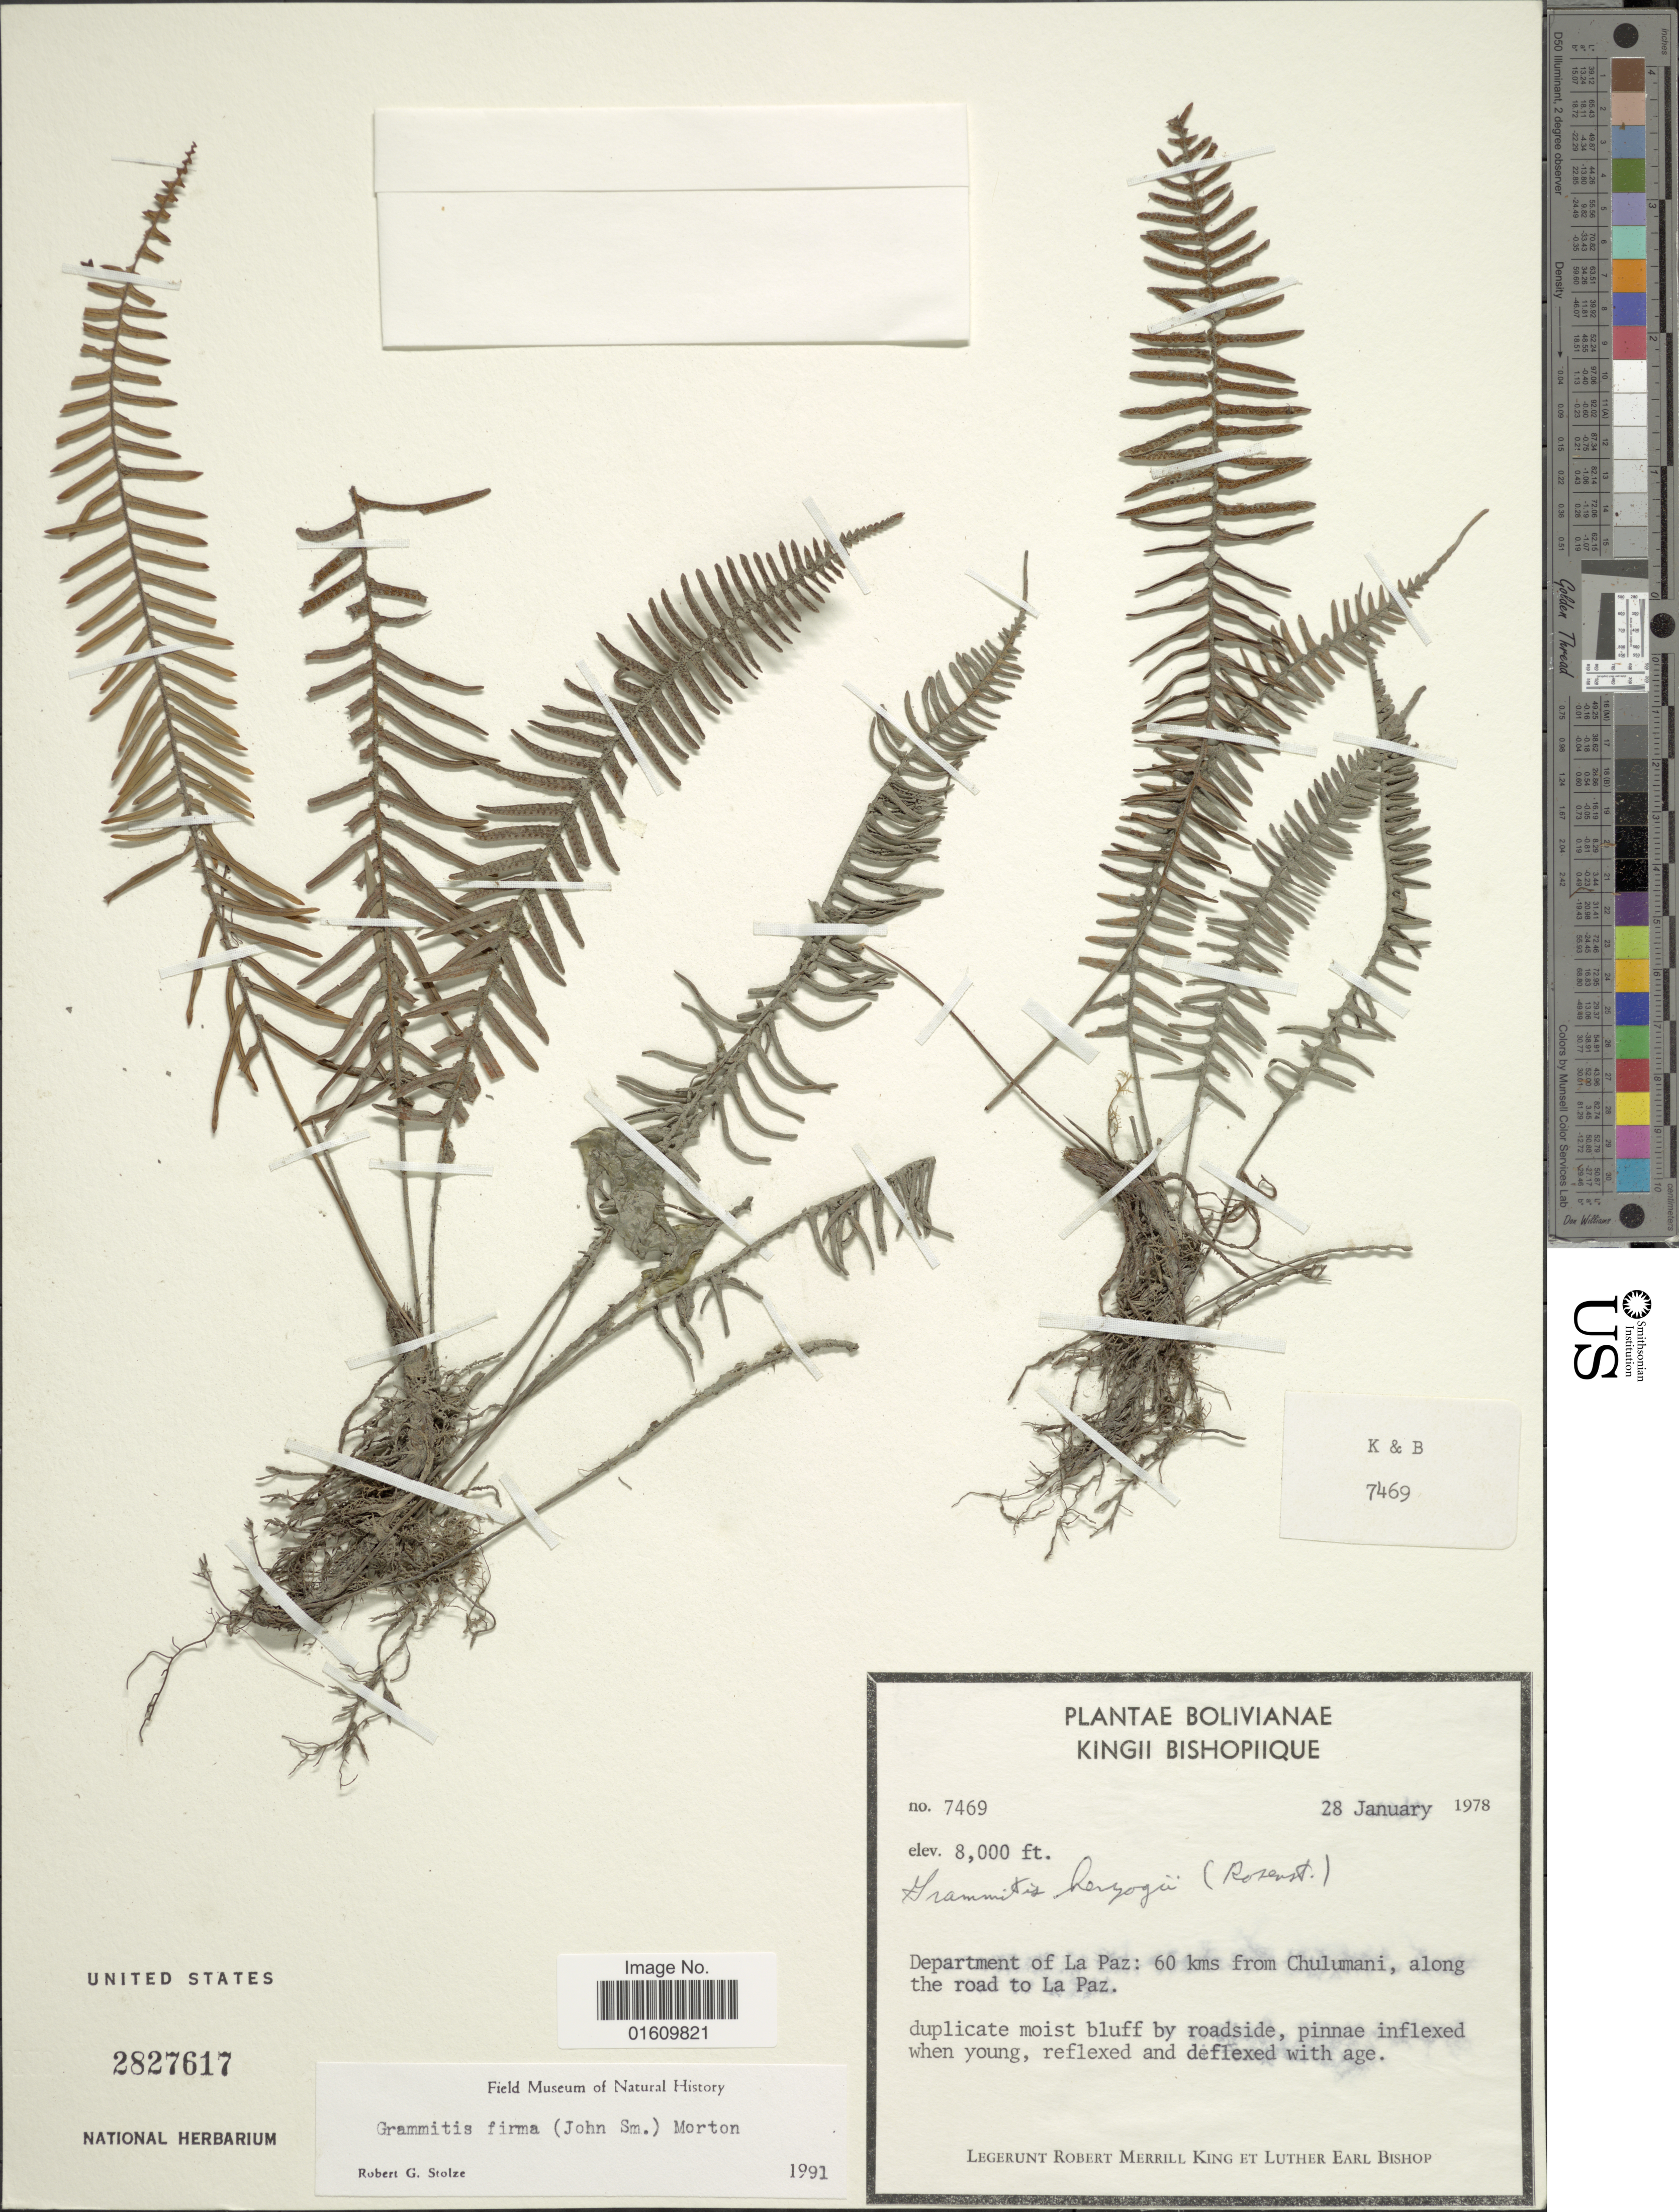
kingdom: Plantae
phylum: Tracheophyta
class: Polypodiopsida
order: Polypodiales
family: Polypodiaceae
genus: Melpomene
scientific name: Melpomene firma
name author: (J. Sm.) A.R. Sm. & R.C. Moran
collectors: L. R. M. King & L. E. Bishop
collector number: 7469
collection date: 1978-01-28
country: Bolivia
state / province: La Paz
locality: Departement of La Paz: 60 km from Chulumani, along the road to La Paz.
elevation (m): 2438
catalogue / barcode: US 2827617